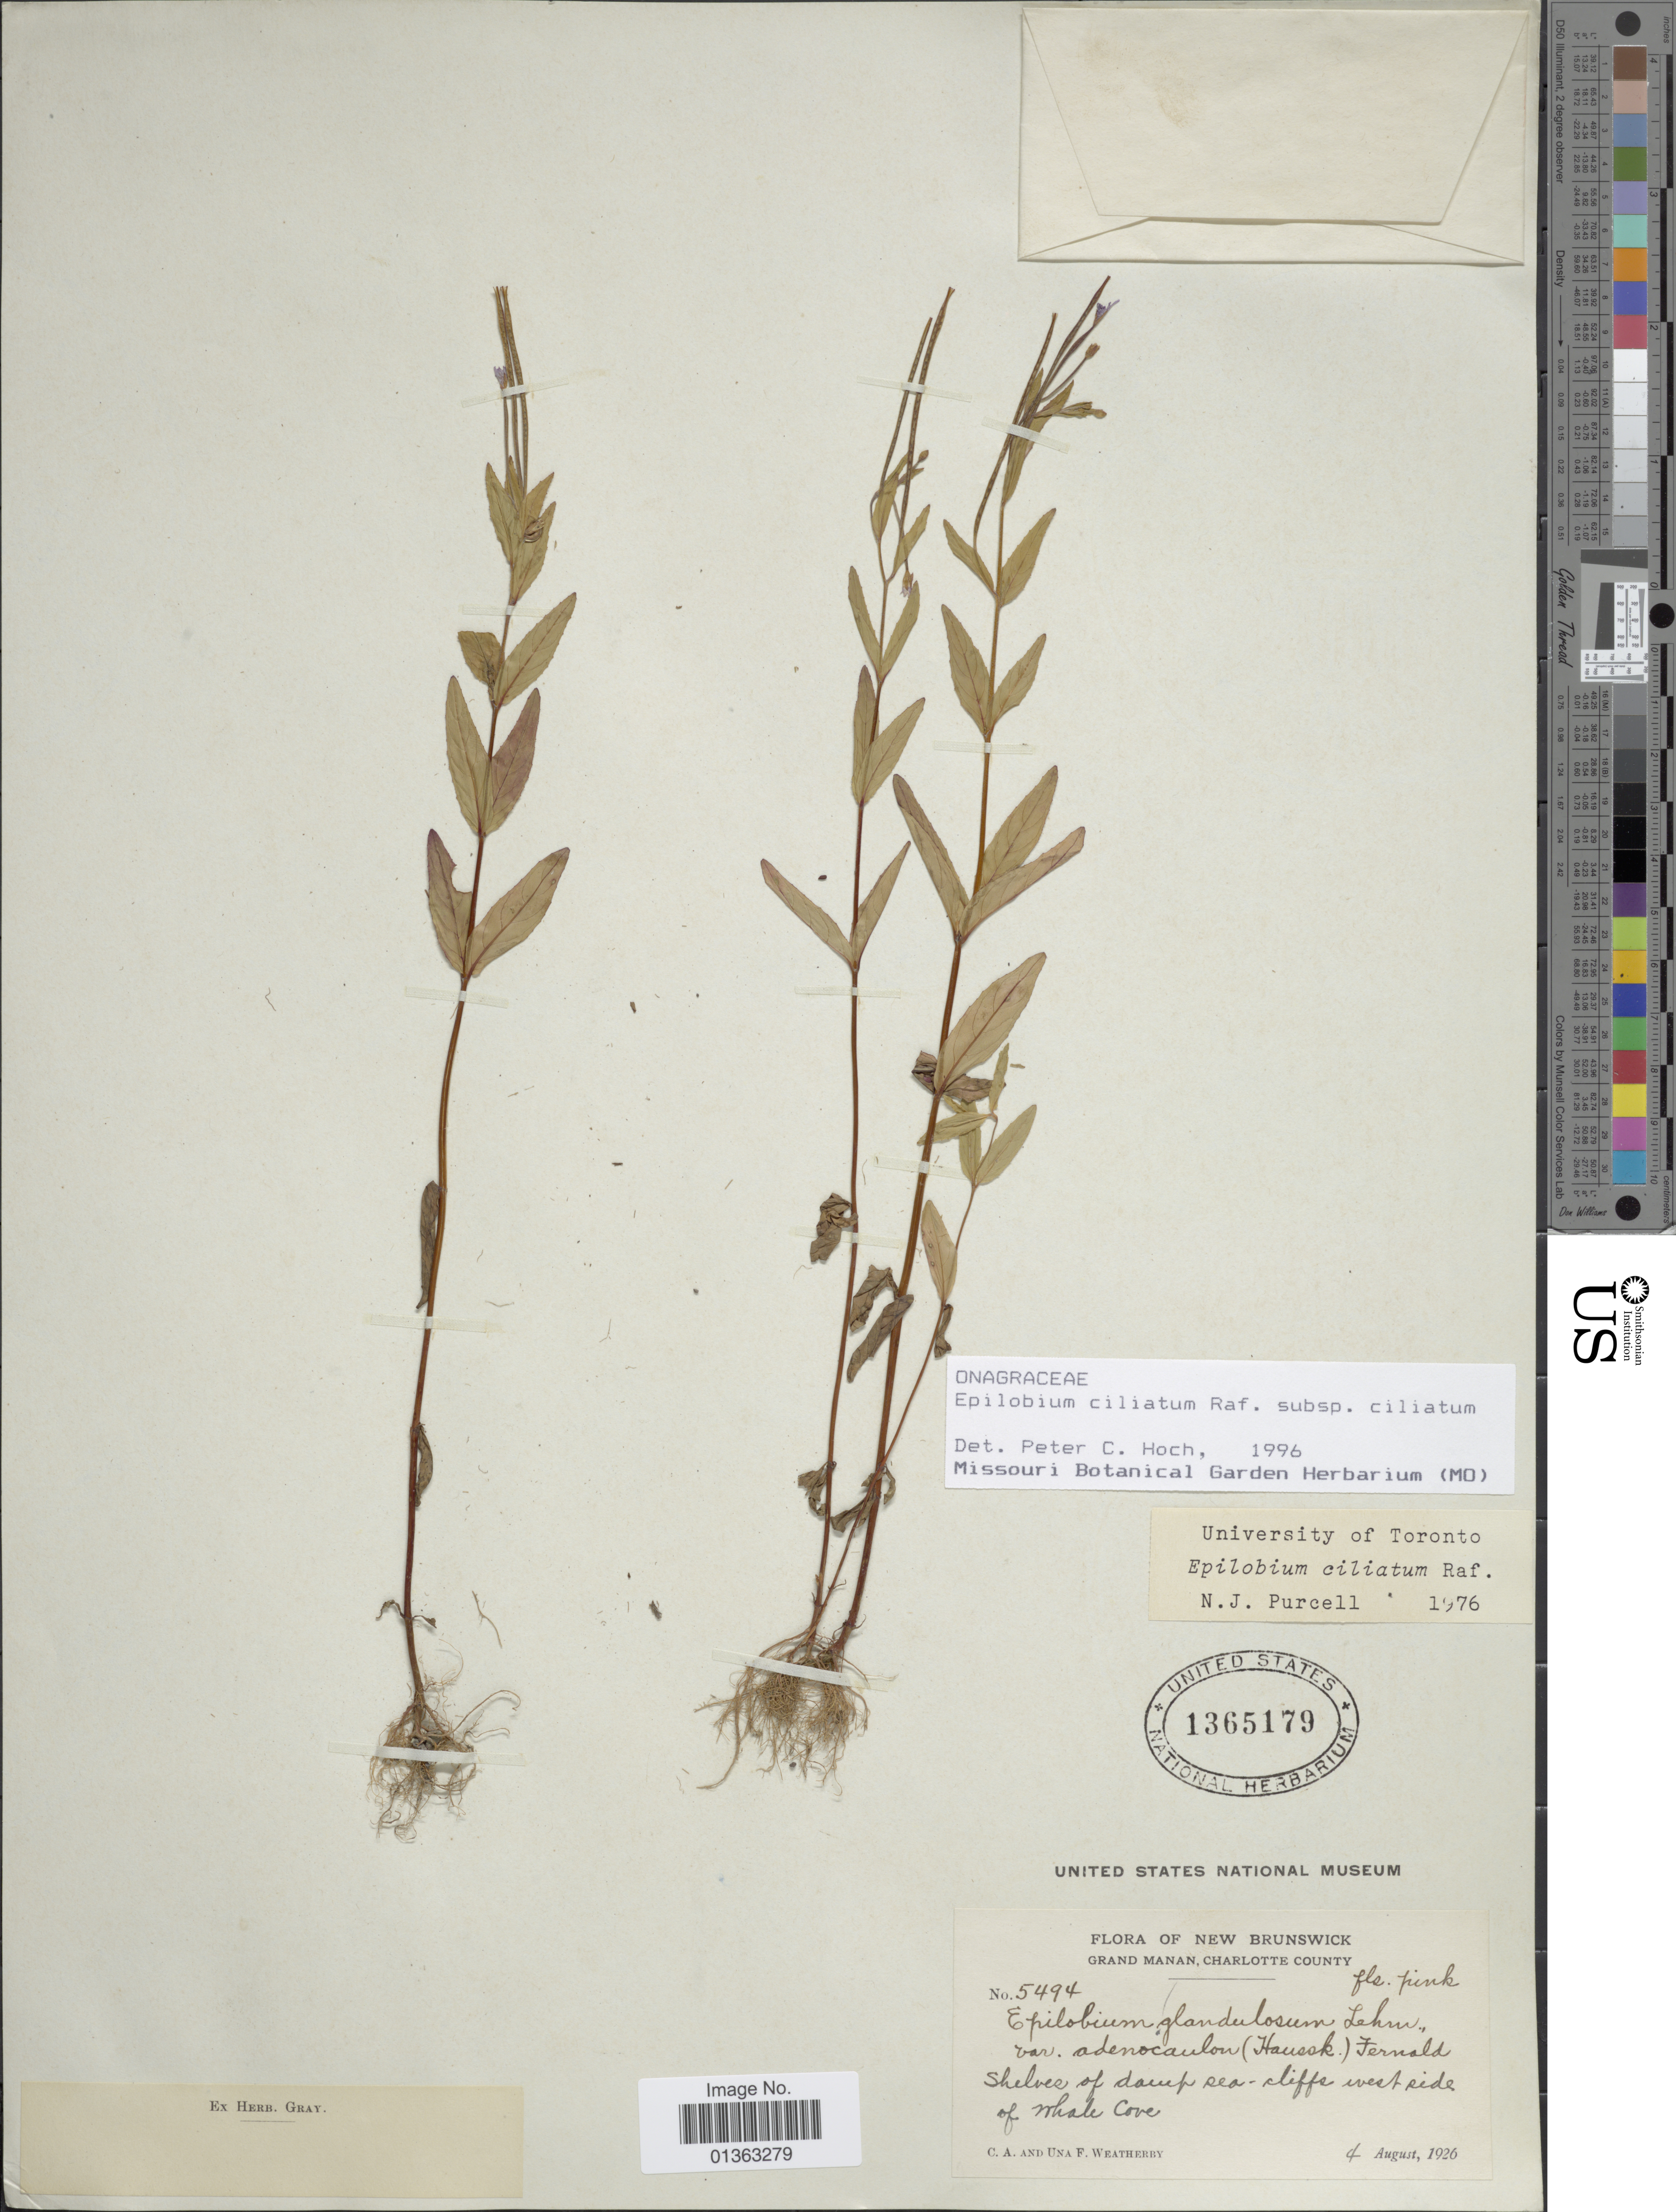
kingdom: Plantae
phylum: Tracheophyta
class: Magnoliopsida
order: Myrtales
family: Onagraceae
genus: Epilobium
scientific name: Epilobium ciliatum subsp. ciliatum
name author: Raf.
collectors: C. A. Weatherby & U. Weatherby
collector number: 5494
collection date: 1926-08-04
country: Canada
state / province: New Brunswick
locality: Grand Manan, Charlotte County. Shelves of damp sea-cliffs west side of Whale Cove.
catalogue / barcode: US 1365179